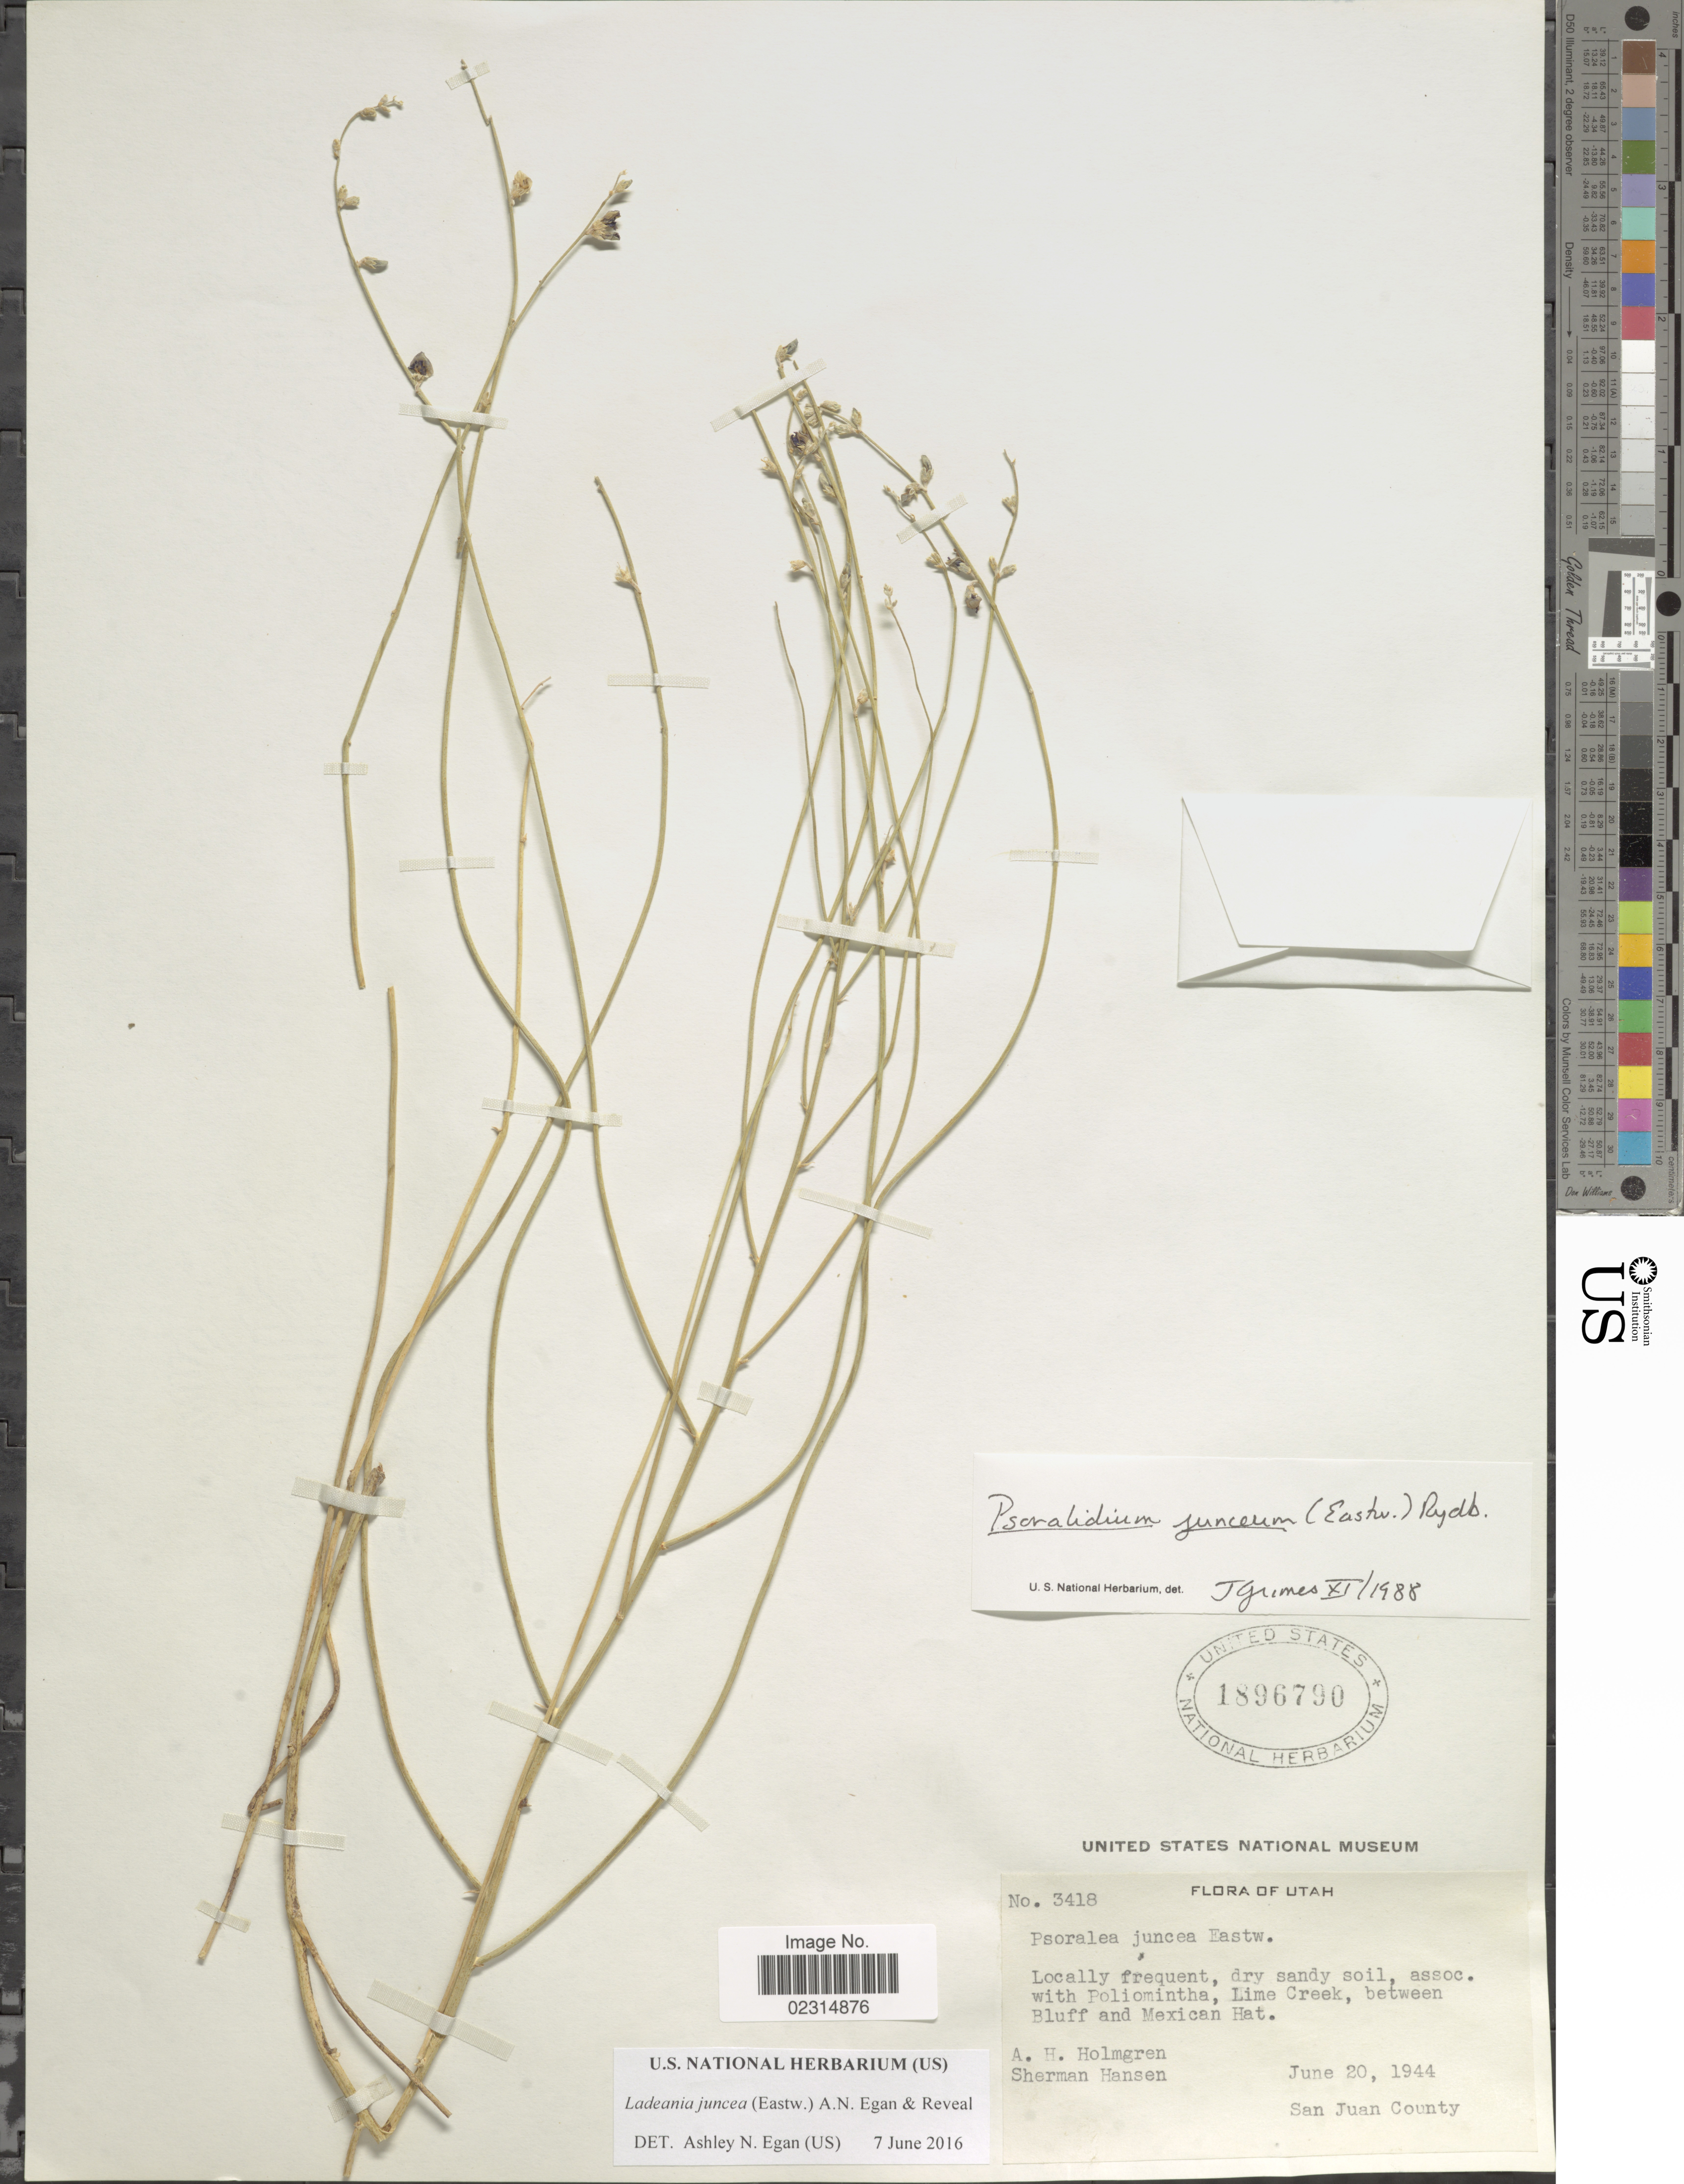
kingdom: Plantae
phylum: Tracheophyta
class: Magnoliopsida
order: Fabales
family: Fabaceae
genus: Ladeania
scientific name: Ladeania juncea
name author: (Eastw.) A.N. Egan & Reveal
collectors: A. H. Holmgren & S. Hansen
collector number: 3418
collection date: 1944-06-20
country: United States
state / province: Utah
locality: Lime Creek, between Bluff and Mexican Hat, San Juan County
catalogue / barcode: US 1896790